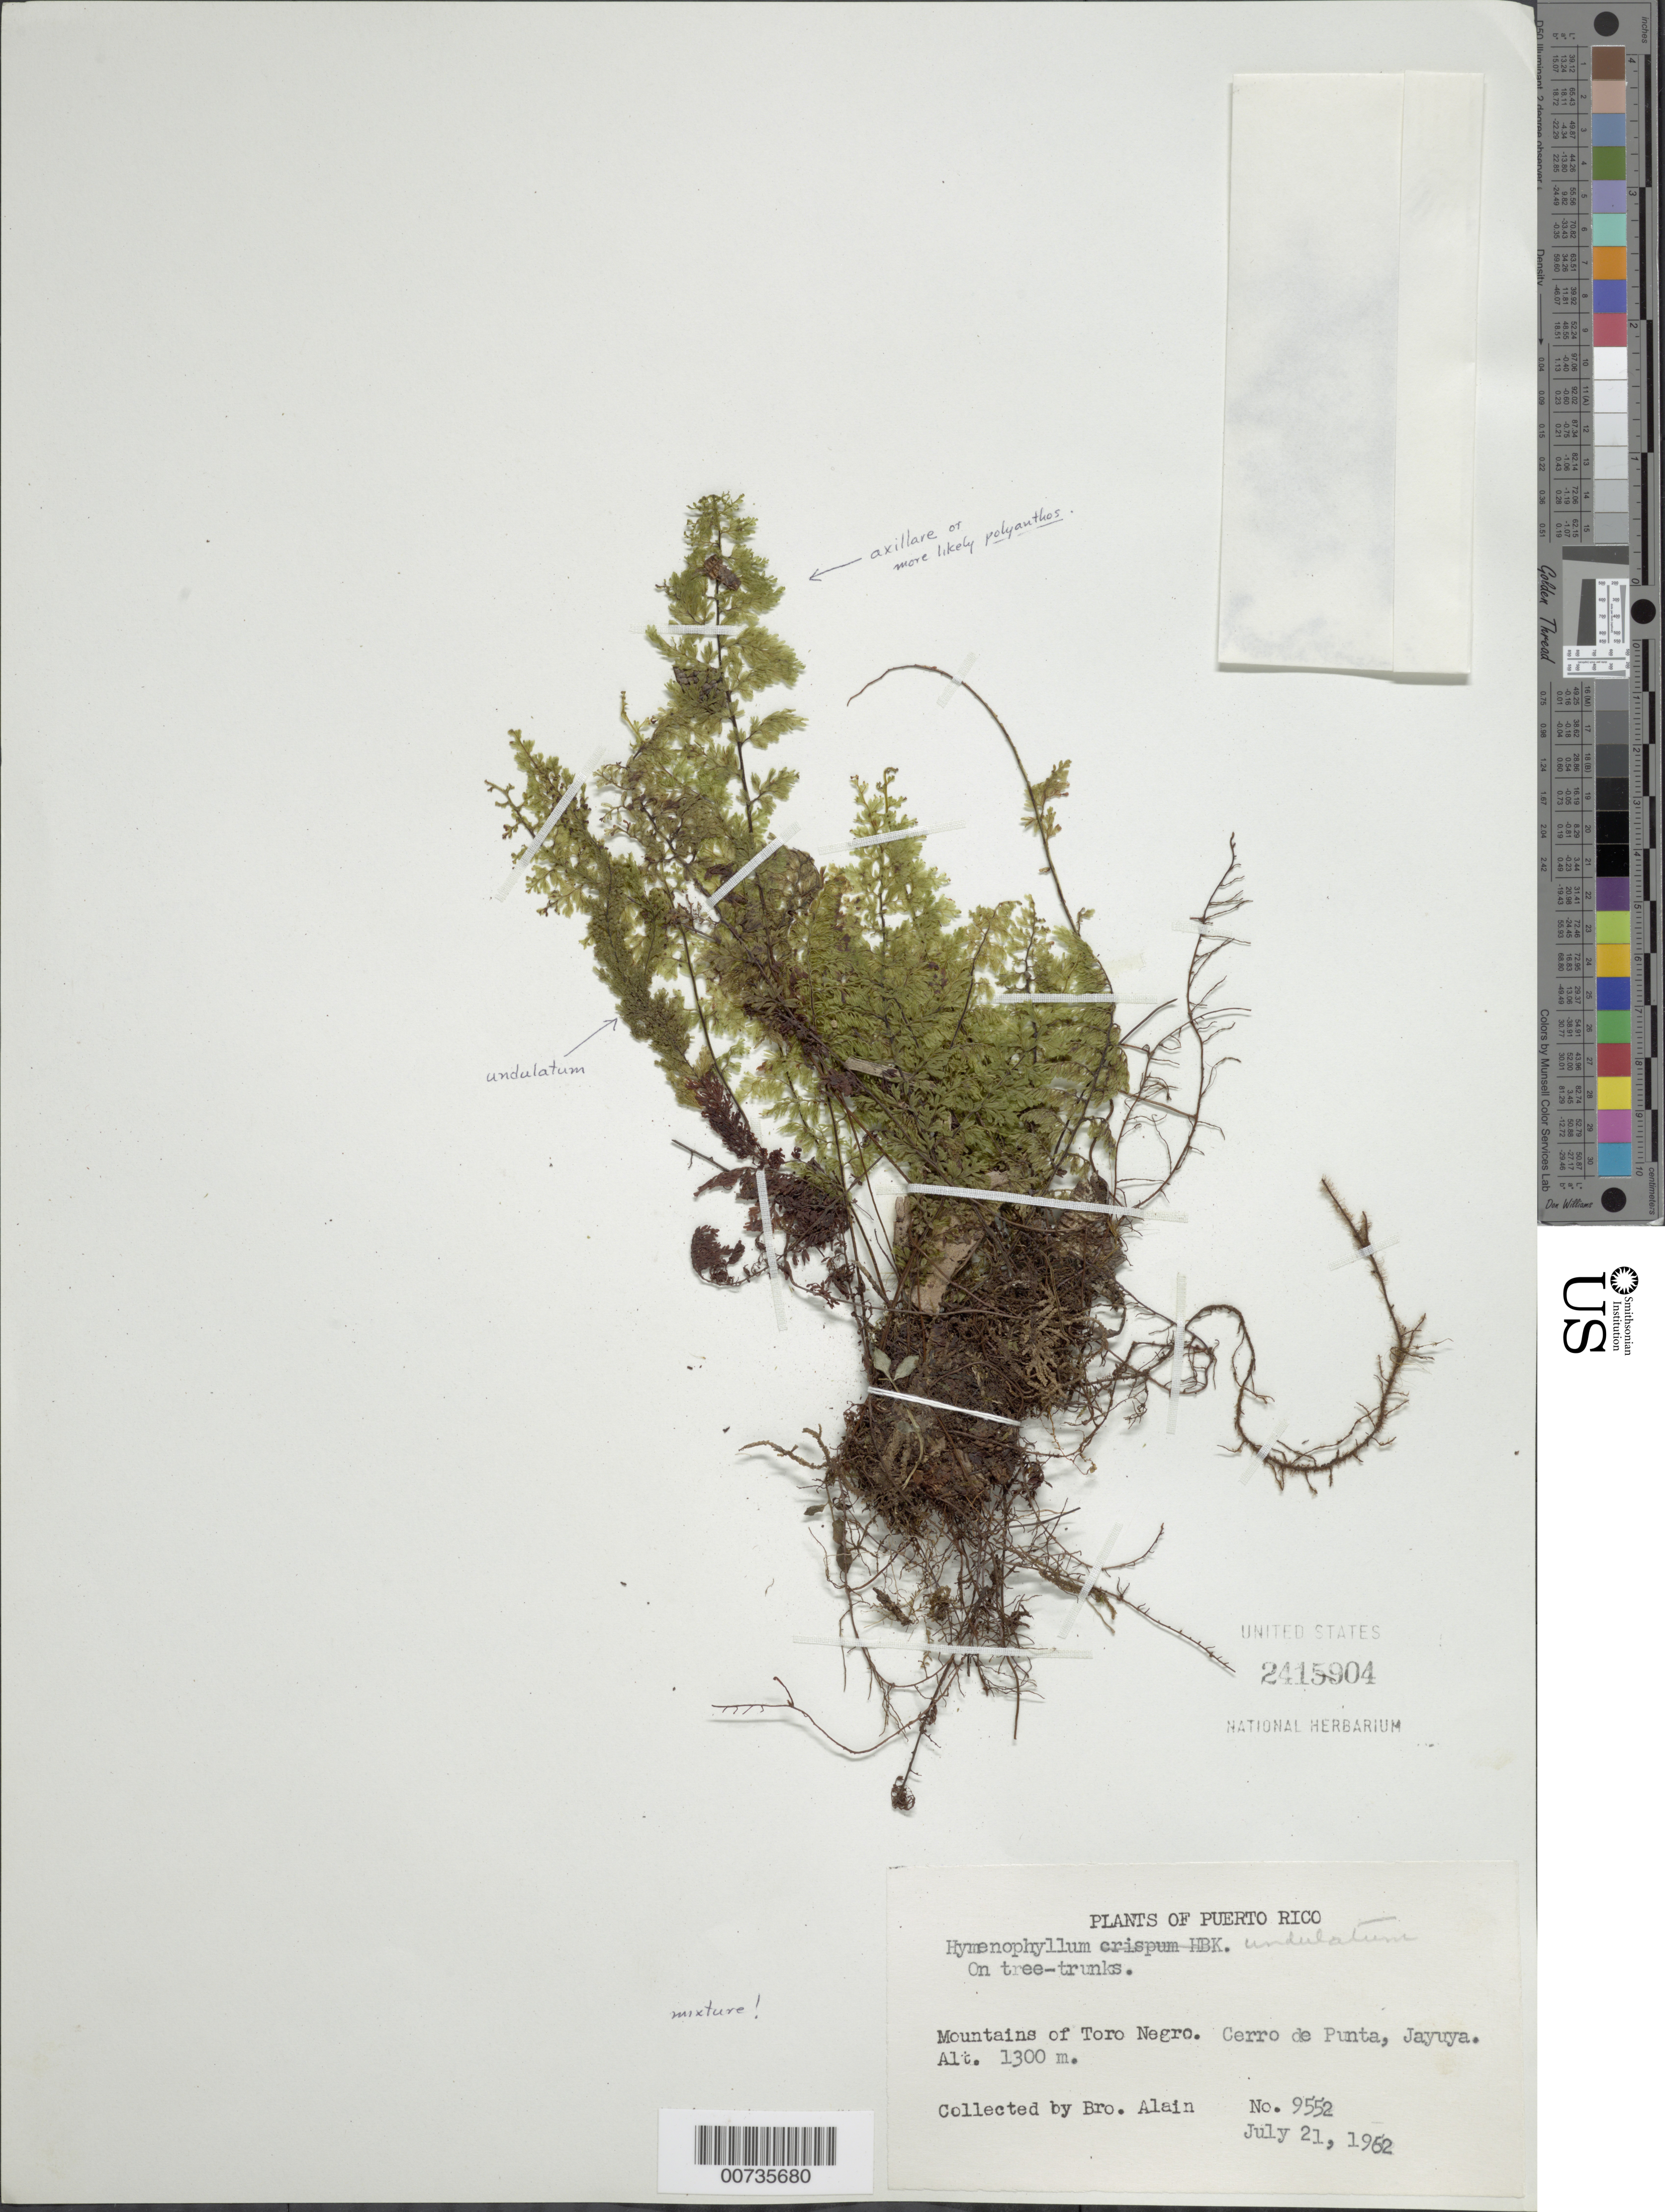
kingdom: Plantae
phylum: Tracheophyta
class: Polypodiopsida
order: Hymenophyllales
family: Hymenophyllaceae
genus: Hymenophyllum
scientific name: Hymenophyllum undulatum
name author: (Sw.) Sw.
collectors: A. H. Liogier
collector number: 9552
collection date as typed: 21 Jul 1962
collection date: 1962-07-21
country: Puerto Rico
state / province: Jayuya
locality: Mts.of Toro Negro, Cerro de Punta, Jayuya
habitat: On tree-trunks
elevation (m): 1300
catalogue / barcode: US 2415904